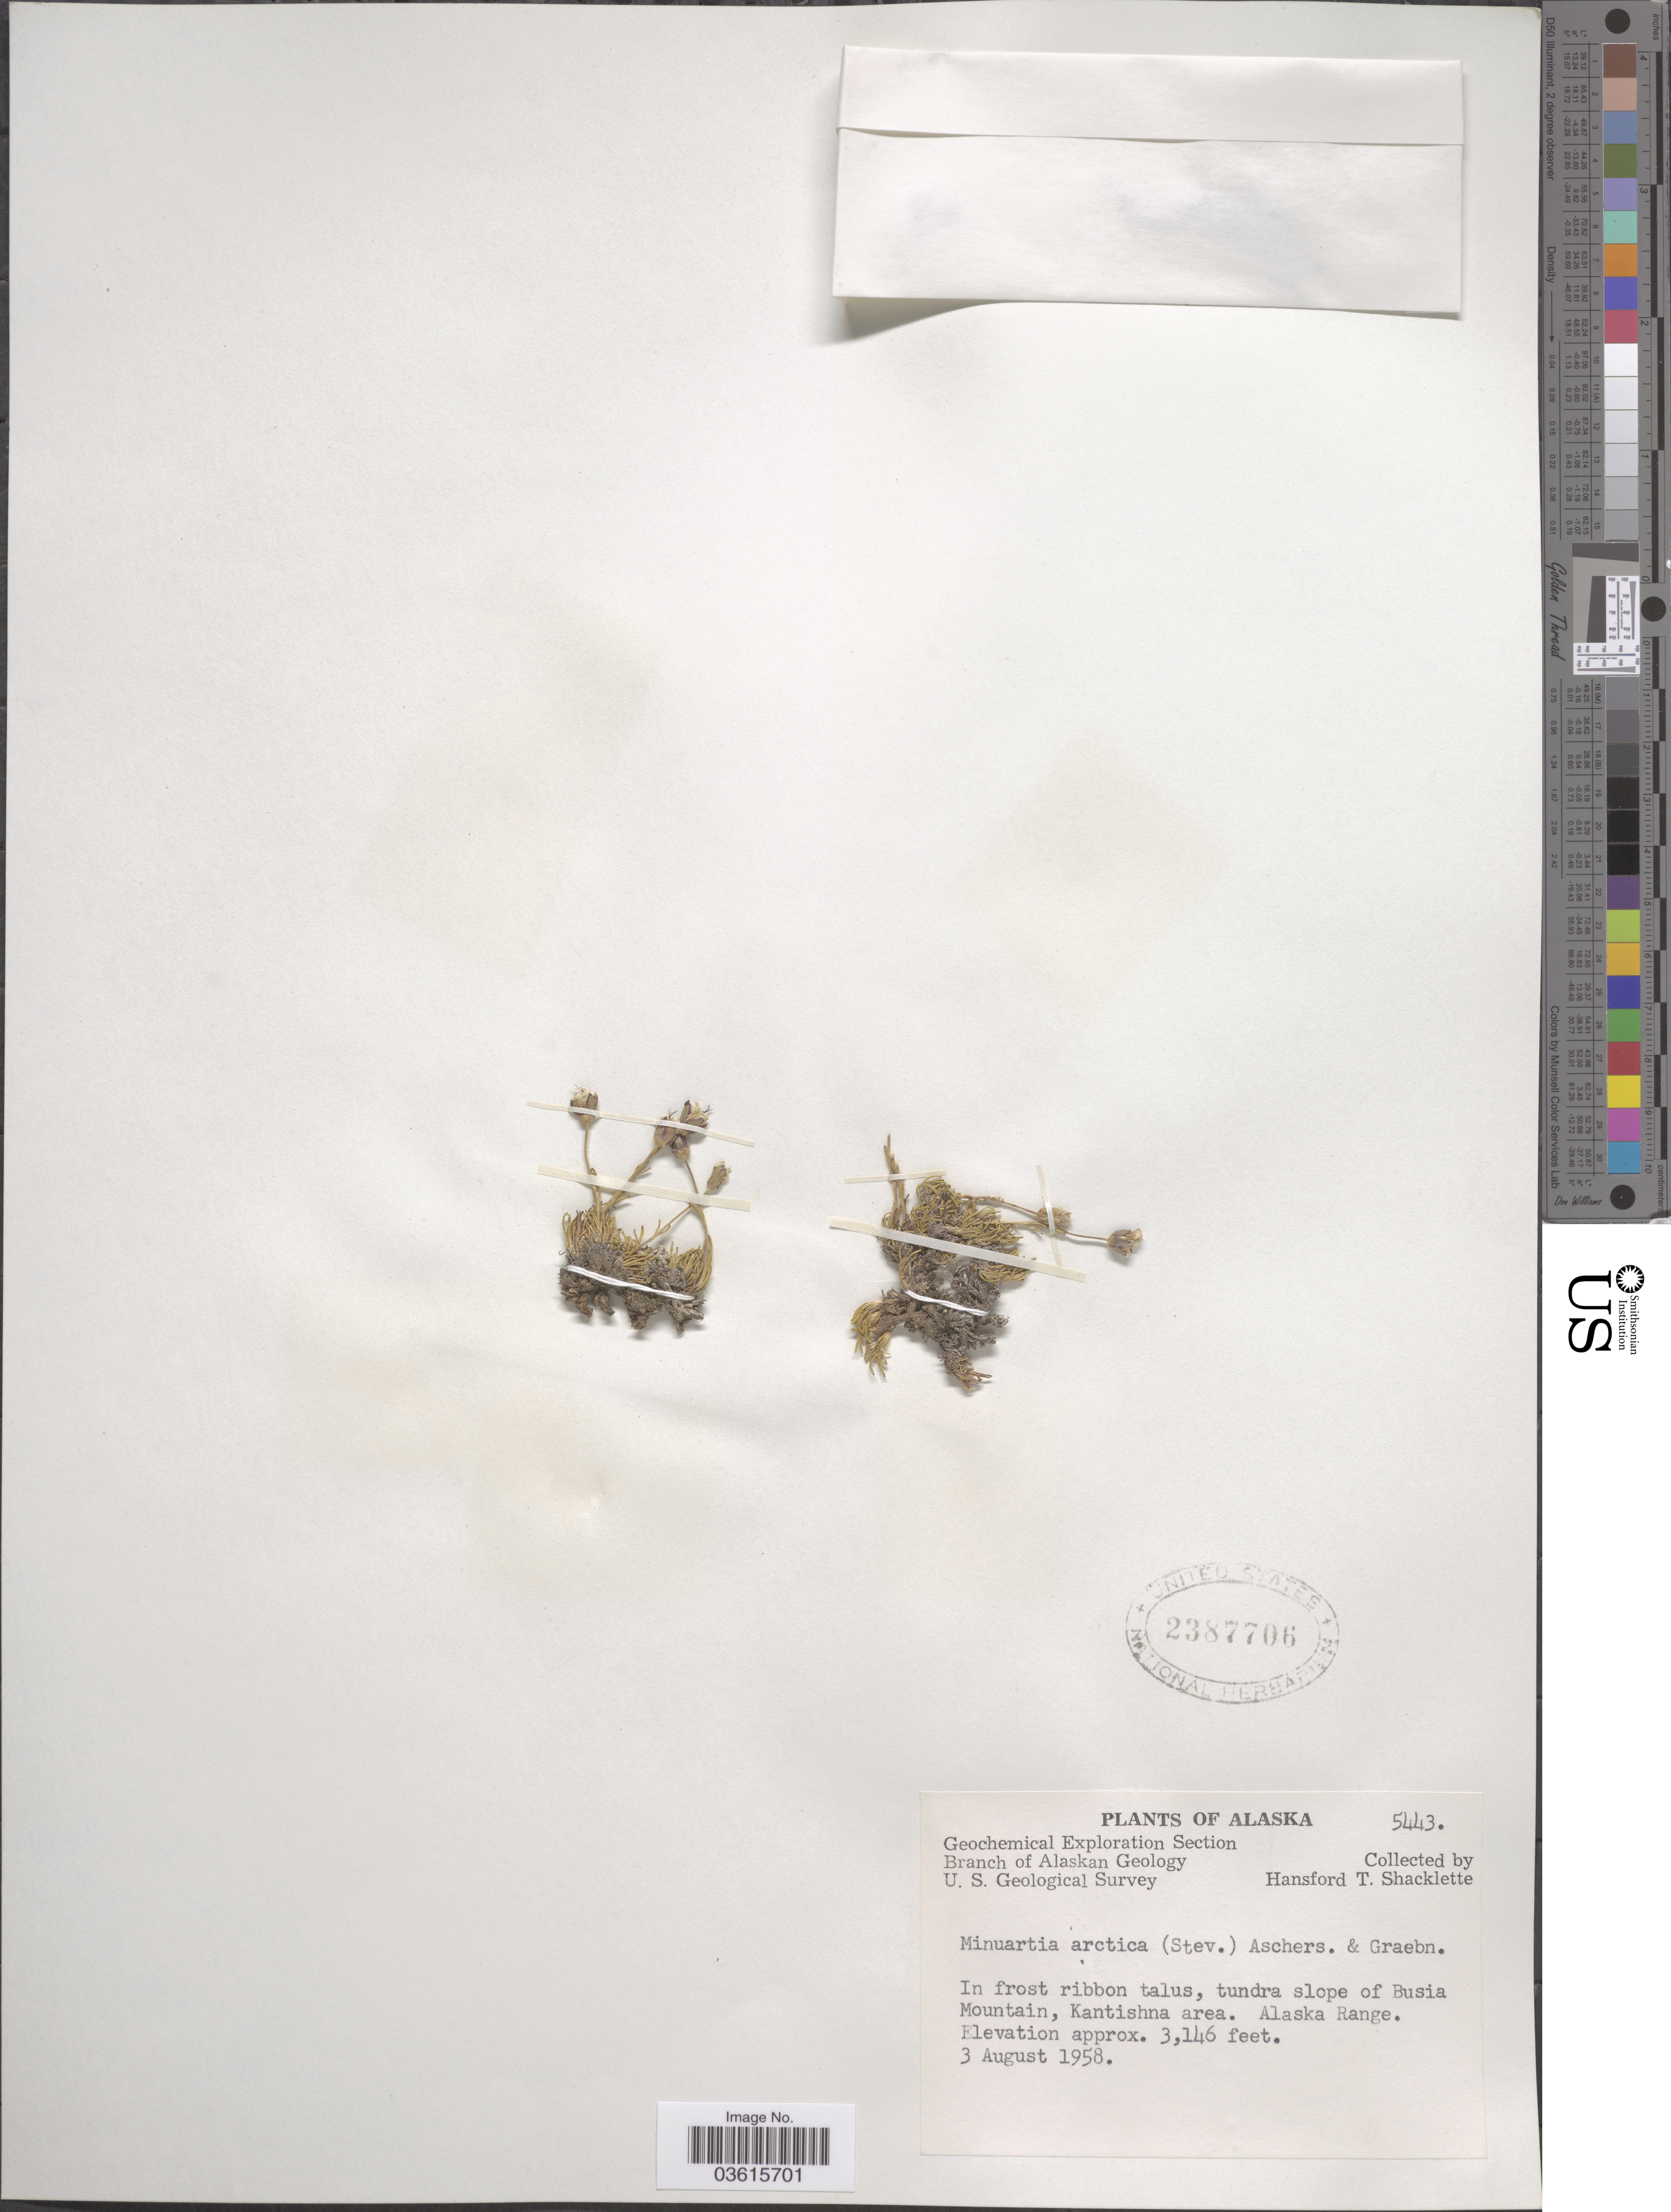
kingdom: Plantae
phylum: Tracheophyta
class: Magnoliopsida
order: Caryophyllales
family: Caryophyllaceae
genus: Cherleria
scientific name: Cherleria arctica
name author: (Steven ex Ser.) A.J. Moore & Dillenb.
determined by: Strong, Mark T., (BOT), Smithsonian Institution - National Museum of Natural History (UNITED STATES)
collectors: H. Shacklette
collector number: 5443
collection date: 1958-08-03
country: United States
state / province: Alaska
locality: Tundra slope of Busia Mountain, Kantishna area. Alaska Range.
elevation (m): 959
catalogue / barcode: US 2387706